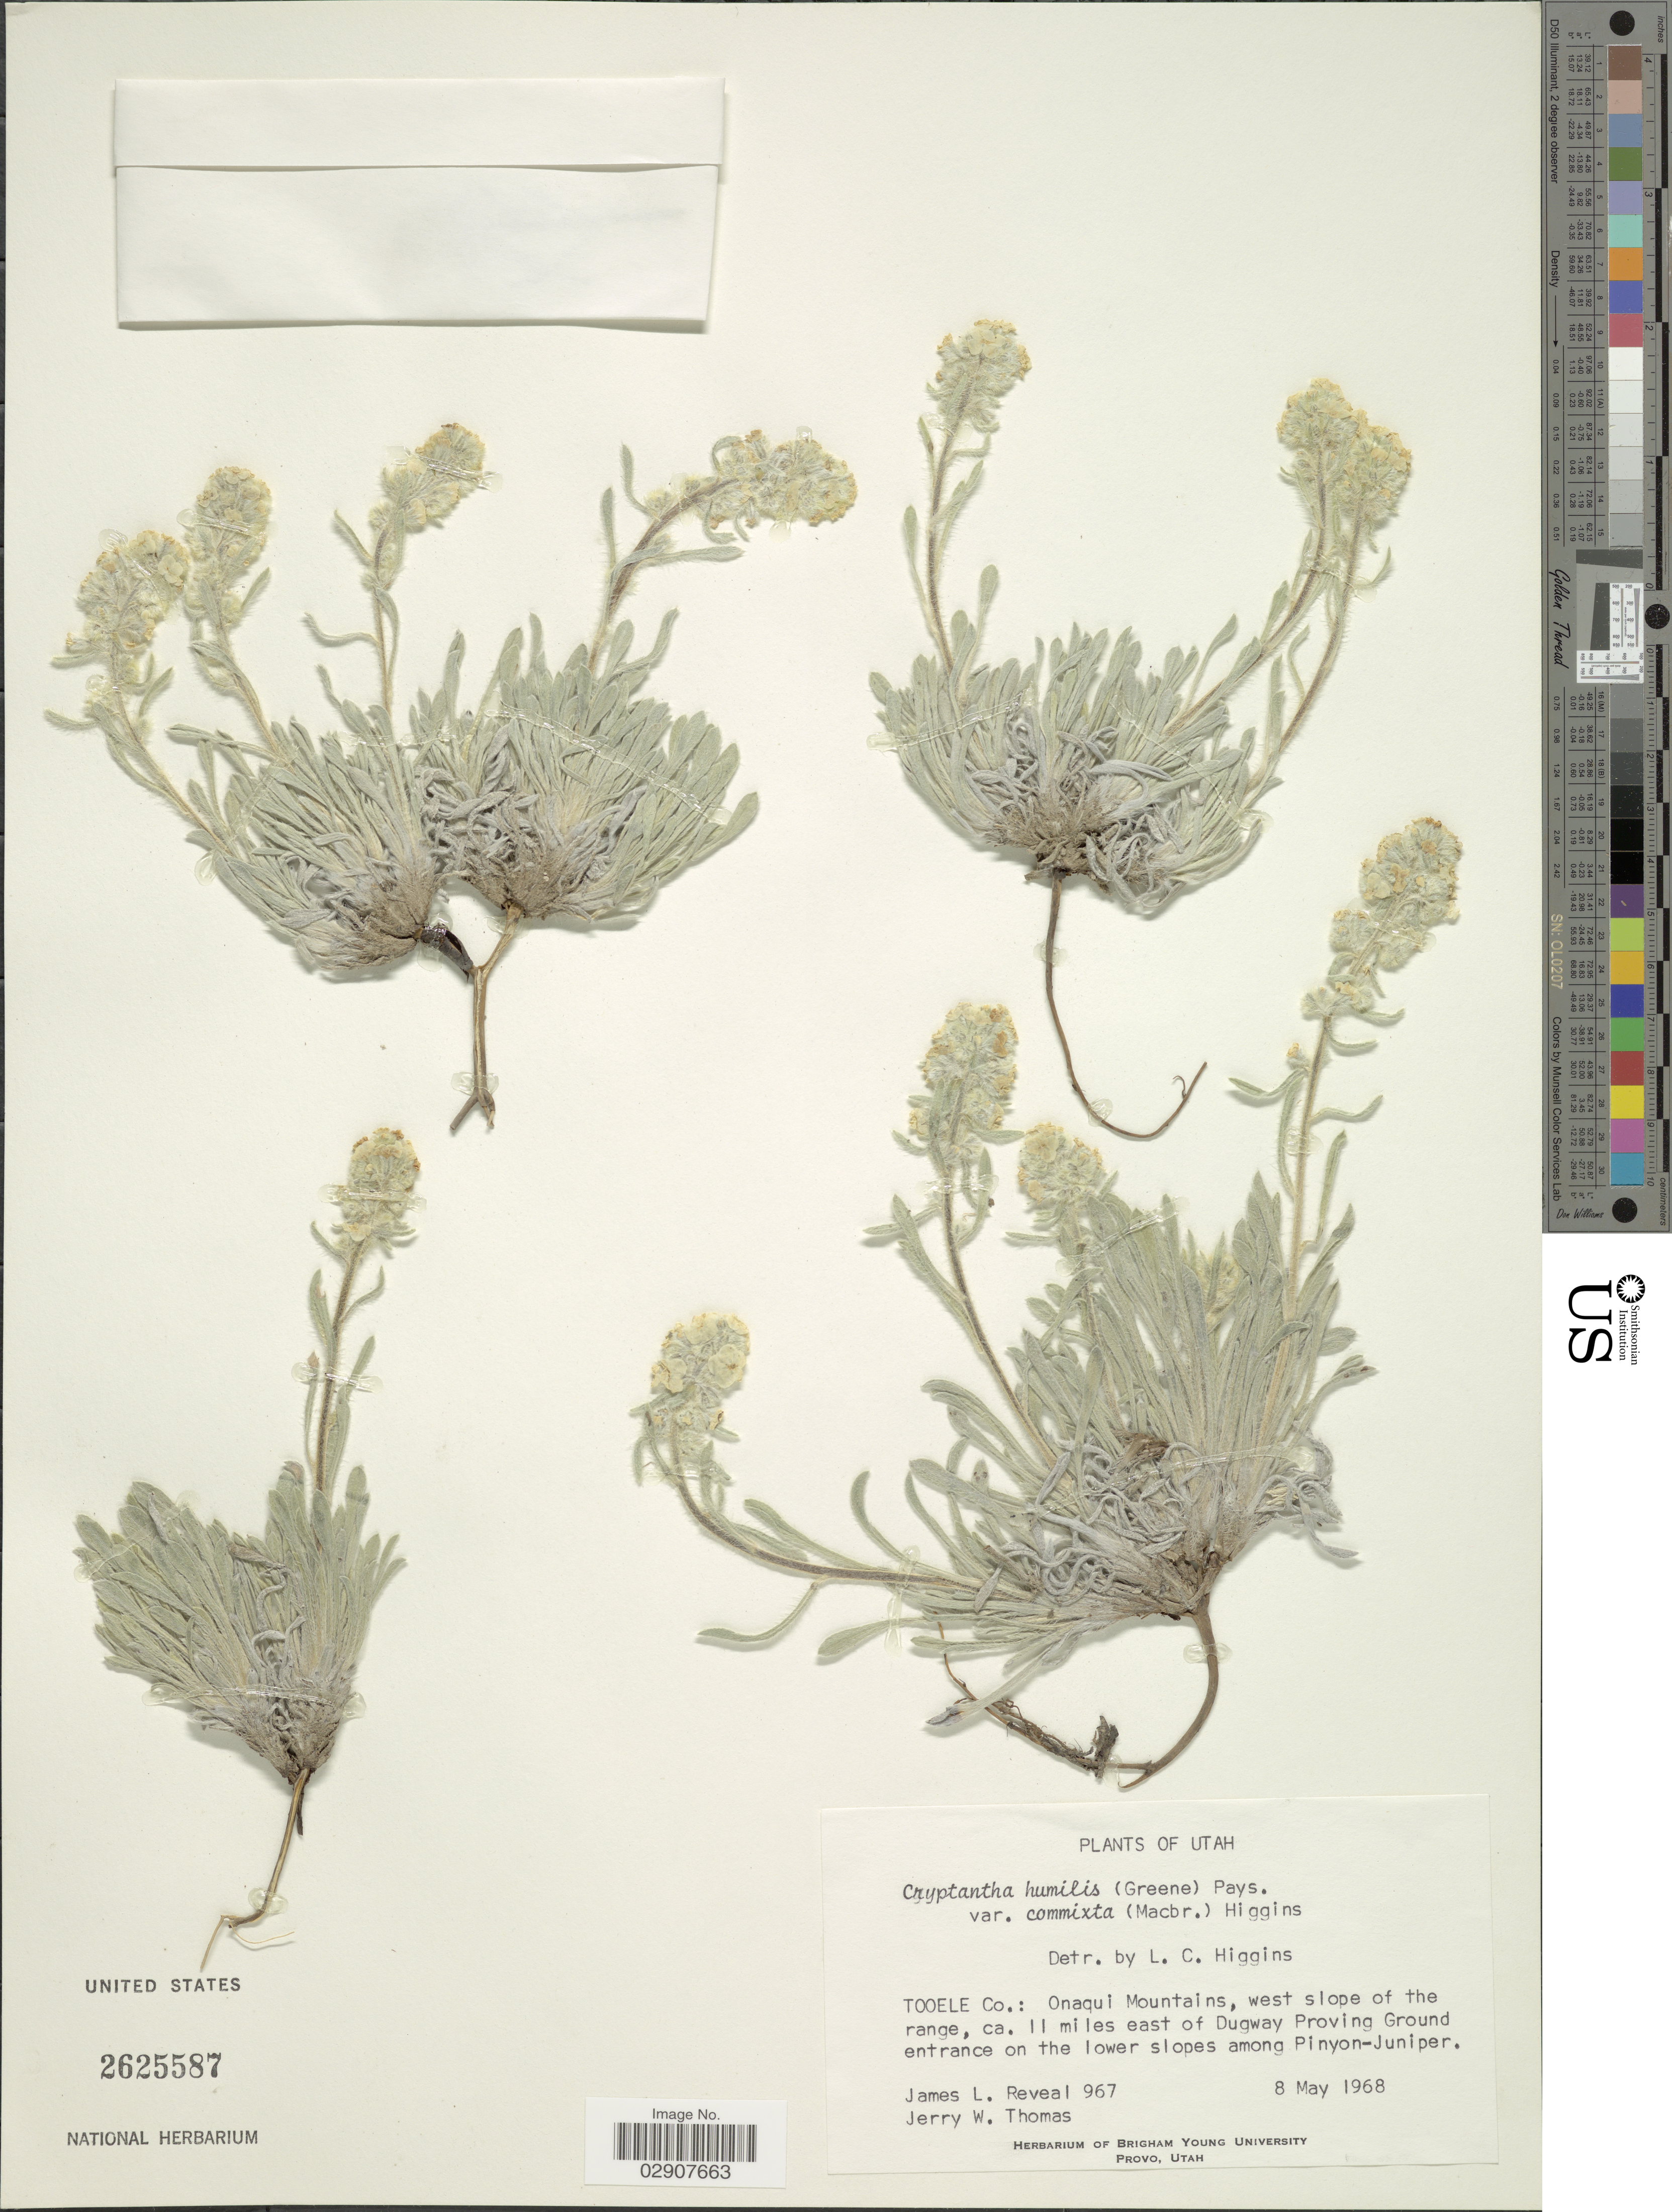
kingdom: Plantae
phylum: Tracheophyta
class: Magnoliopsida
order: Boraginales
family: Boraginaceae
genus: Cryptantha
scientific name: Cryptantha humilis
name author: (Greene) Payson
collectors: J. L. Reveal & J. W. Thomas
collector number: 967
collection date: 1968-05-08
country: United States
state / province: Utah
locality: Tooele Co.: Onaqui Mountains, west slope of the range, ca. 11 miles east of Dugway Proving Ground.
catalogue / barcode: US 2625587